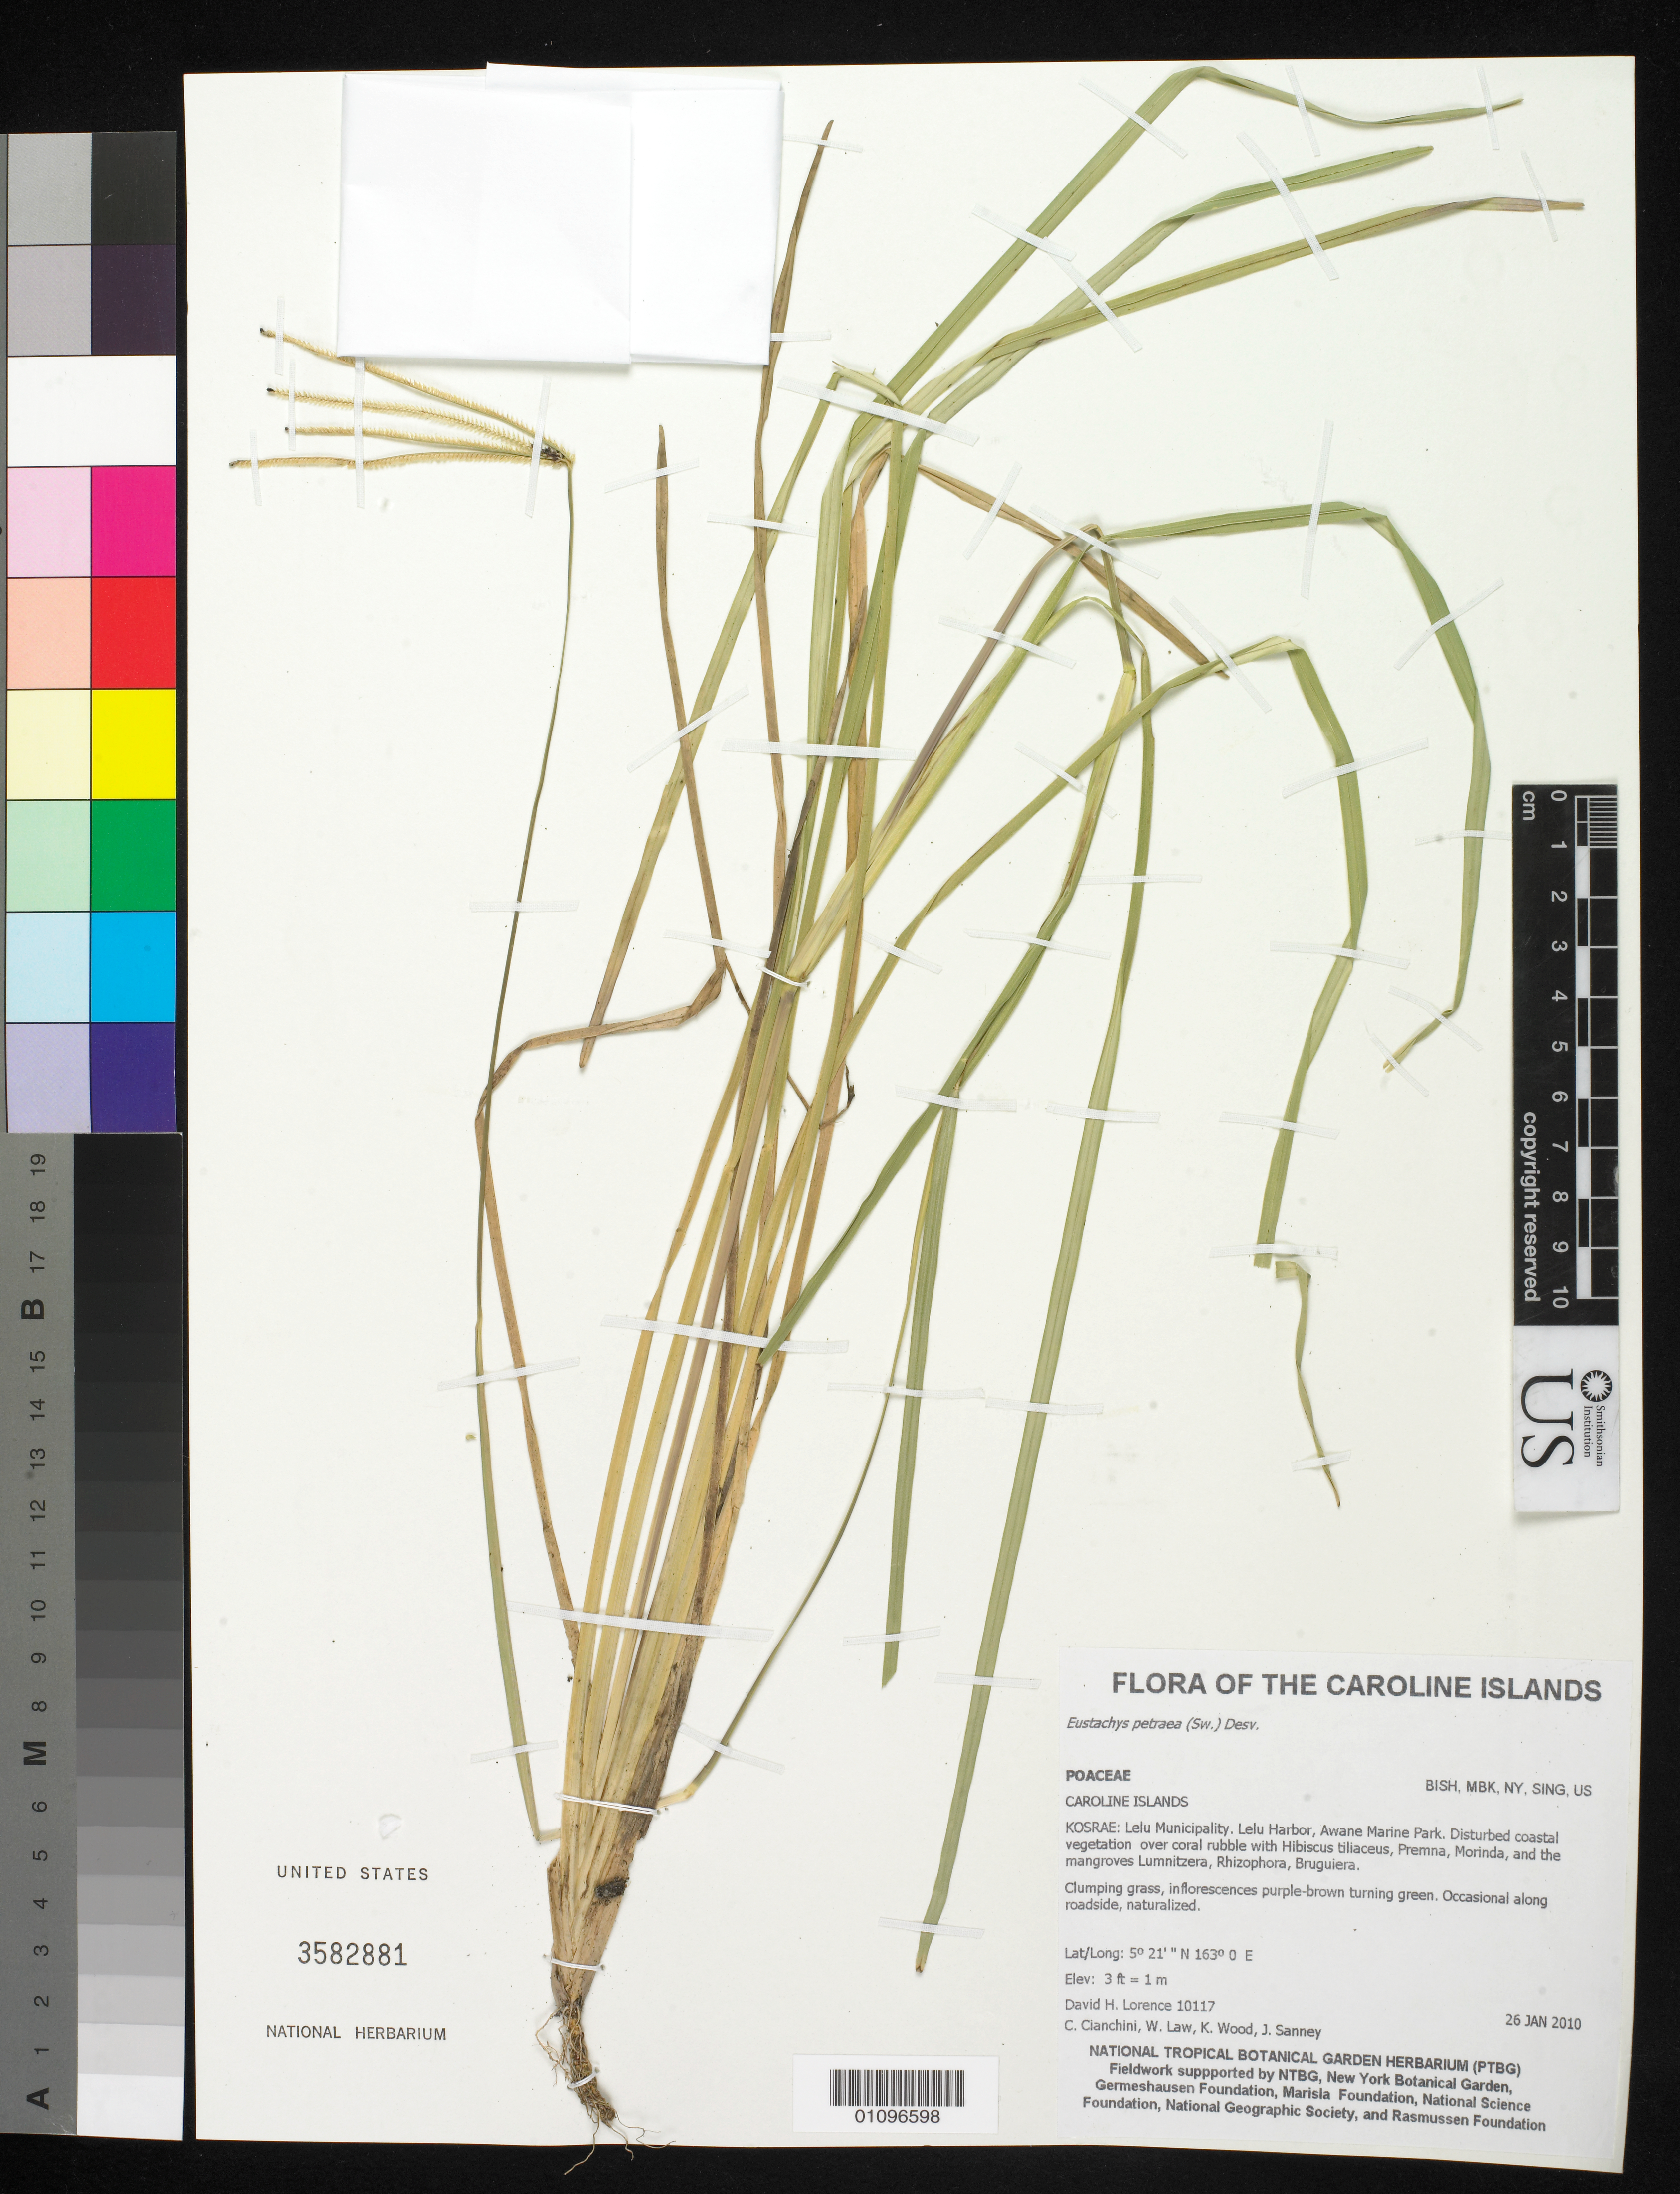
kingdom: Plantae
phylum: Tracheophyta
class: Liliopsida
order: Poales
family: Poaceae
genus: Eustachys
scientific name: Eustachys petraea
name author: (Sw.) Desv.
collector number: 10117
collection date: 2010-01-26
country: Micronesia, Federated States of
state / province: Kosrae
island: Kosrae [Kusaie]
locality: Lelu Municipality, Lelu Harbor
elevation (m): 1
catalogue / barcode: US 3582881